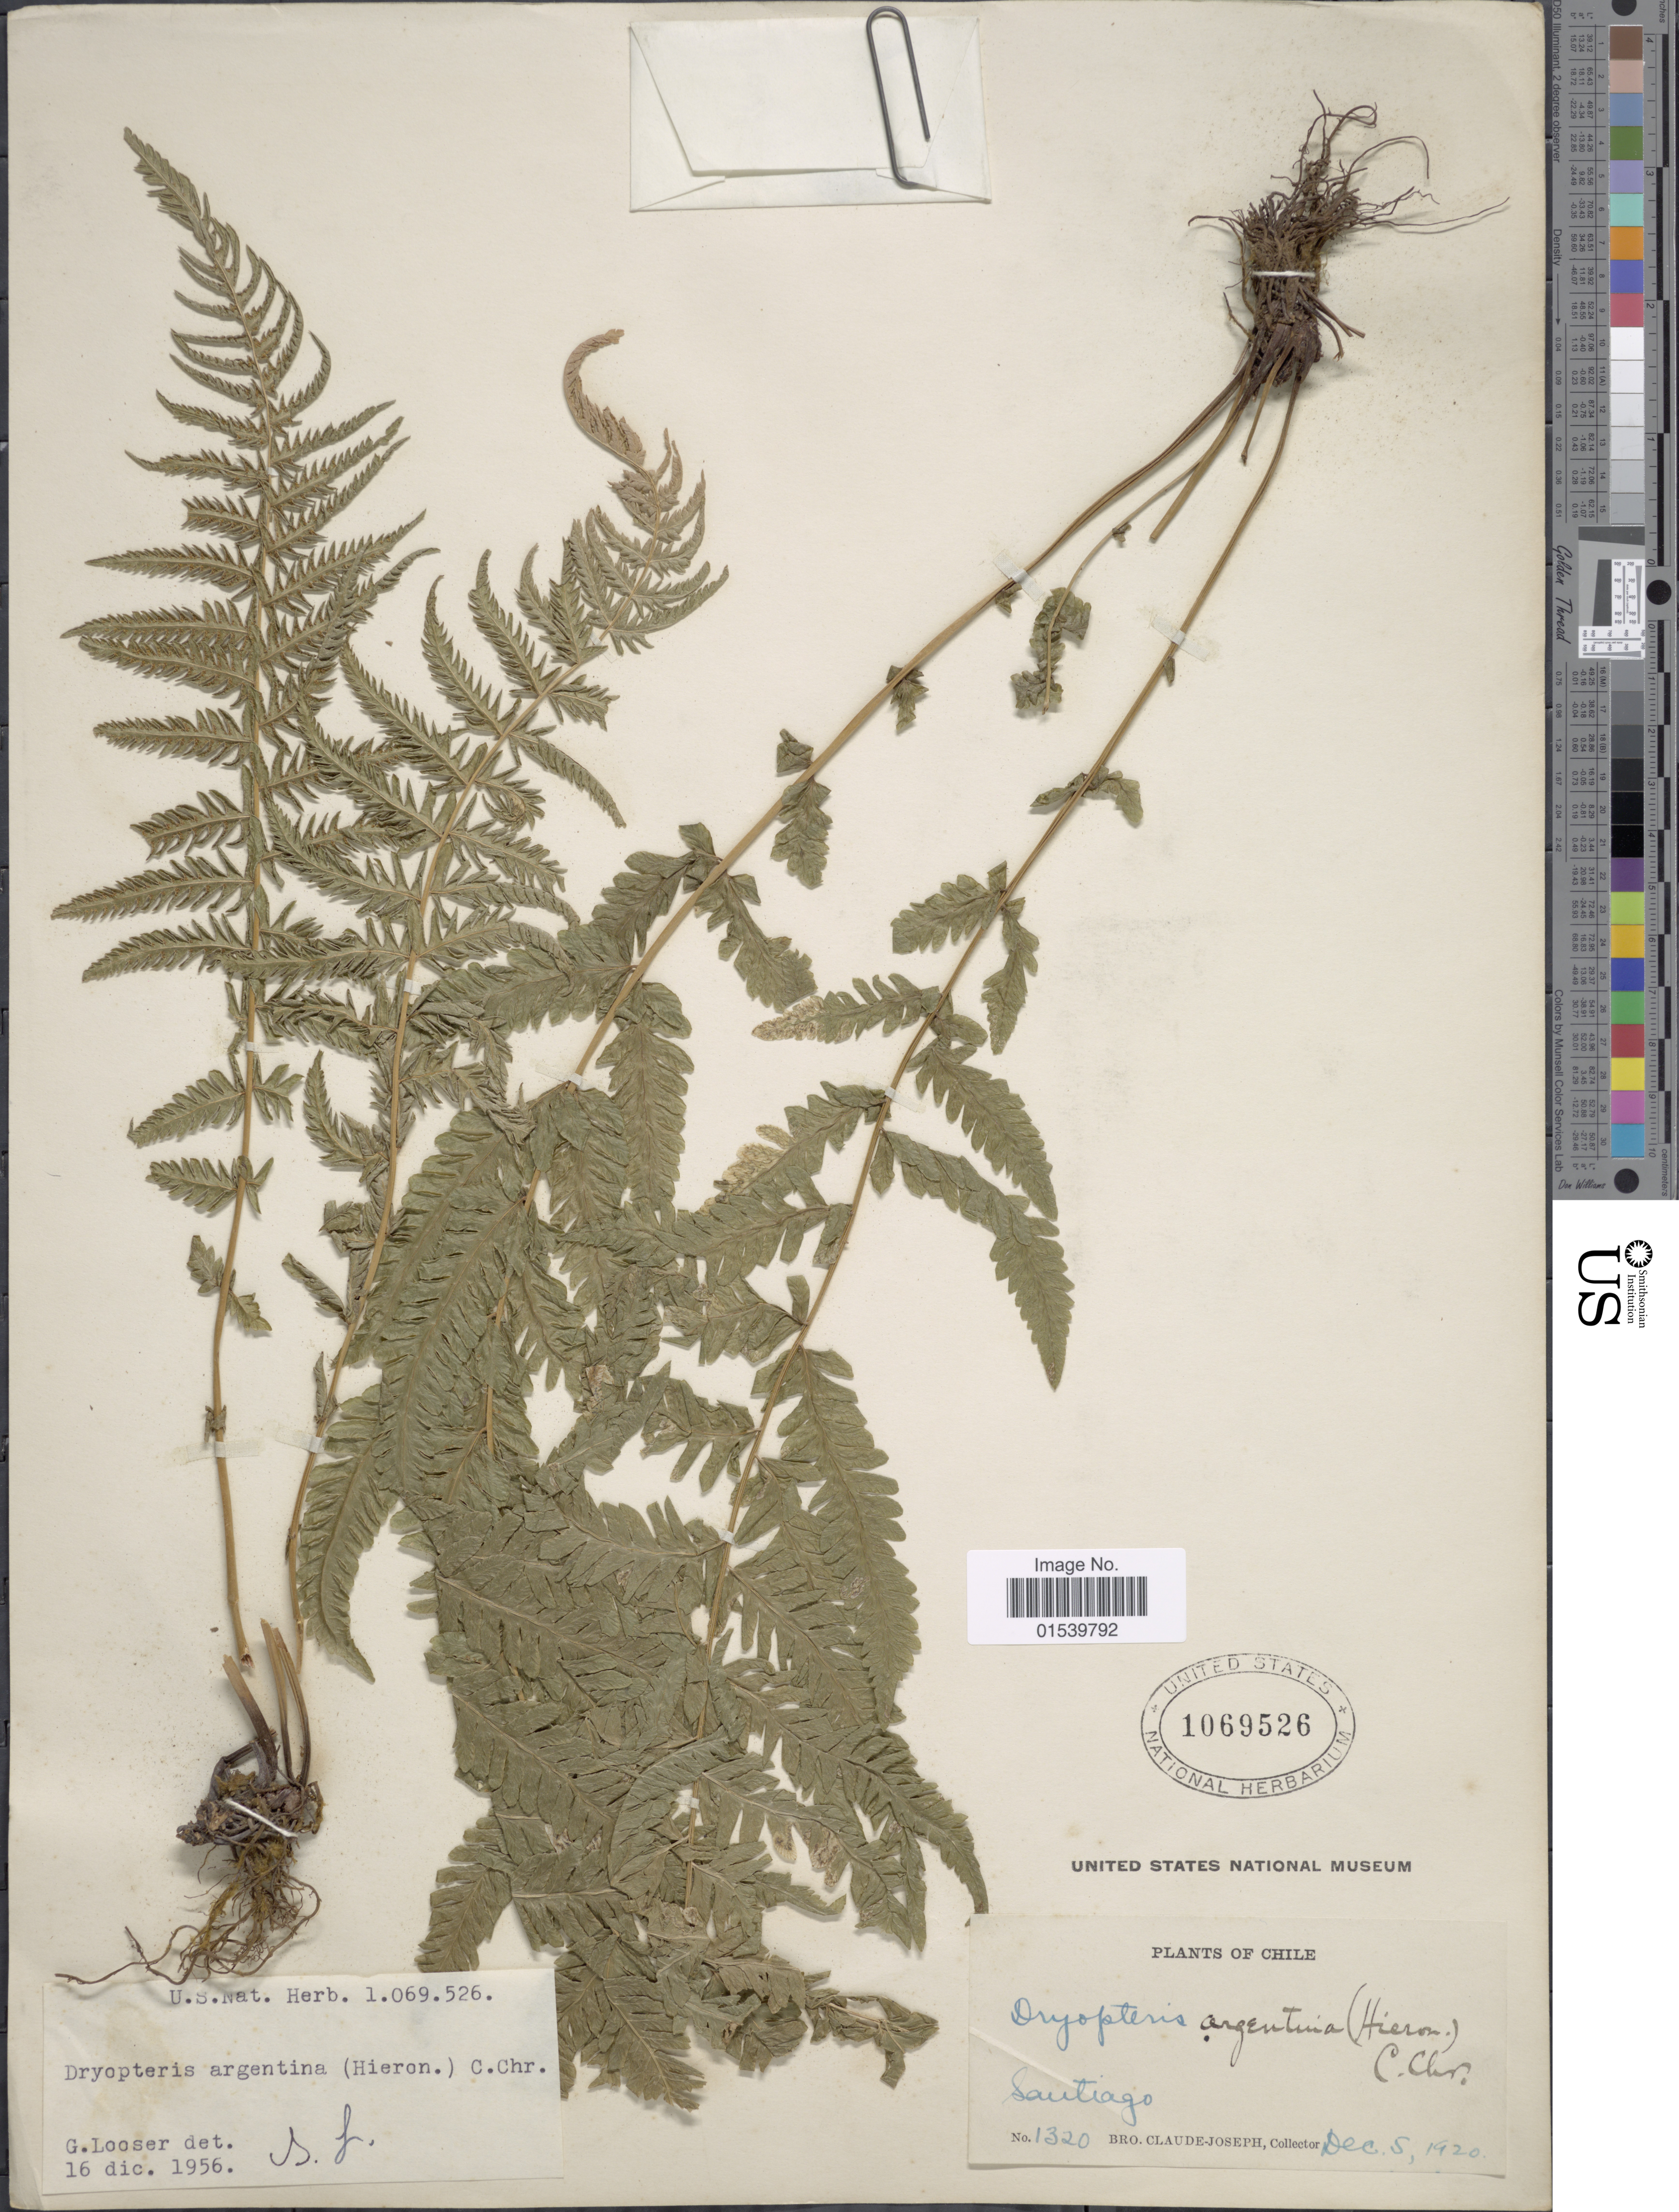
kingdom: Plantae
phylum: Tracheophyta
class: Polypodiopsida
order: Polypodiales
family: Thelypteridaceae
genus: Amauropelta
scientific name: Amauropelta argentina (Hieron.) comb. nov., ined. 2015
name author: (Hieron.)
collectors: Bro. Claude-Joseph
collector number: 1320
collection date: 1920-12-05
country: Chile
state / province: Región Metropolitana (RM)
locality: Santiago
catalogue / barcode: US 1069526